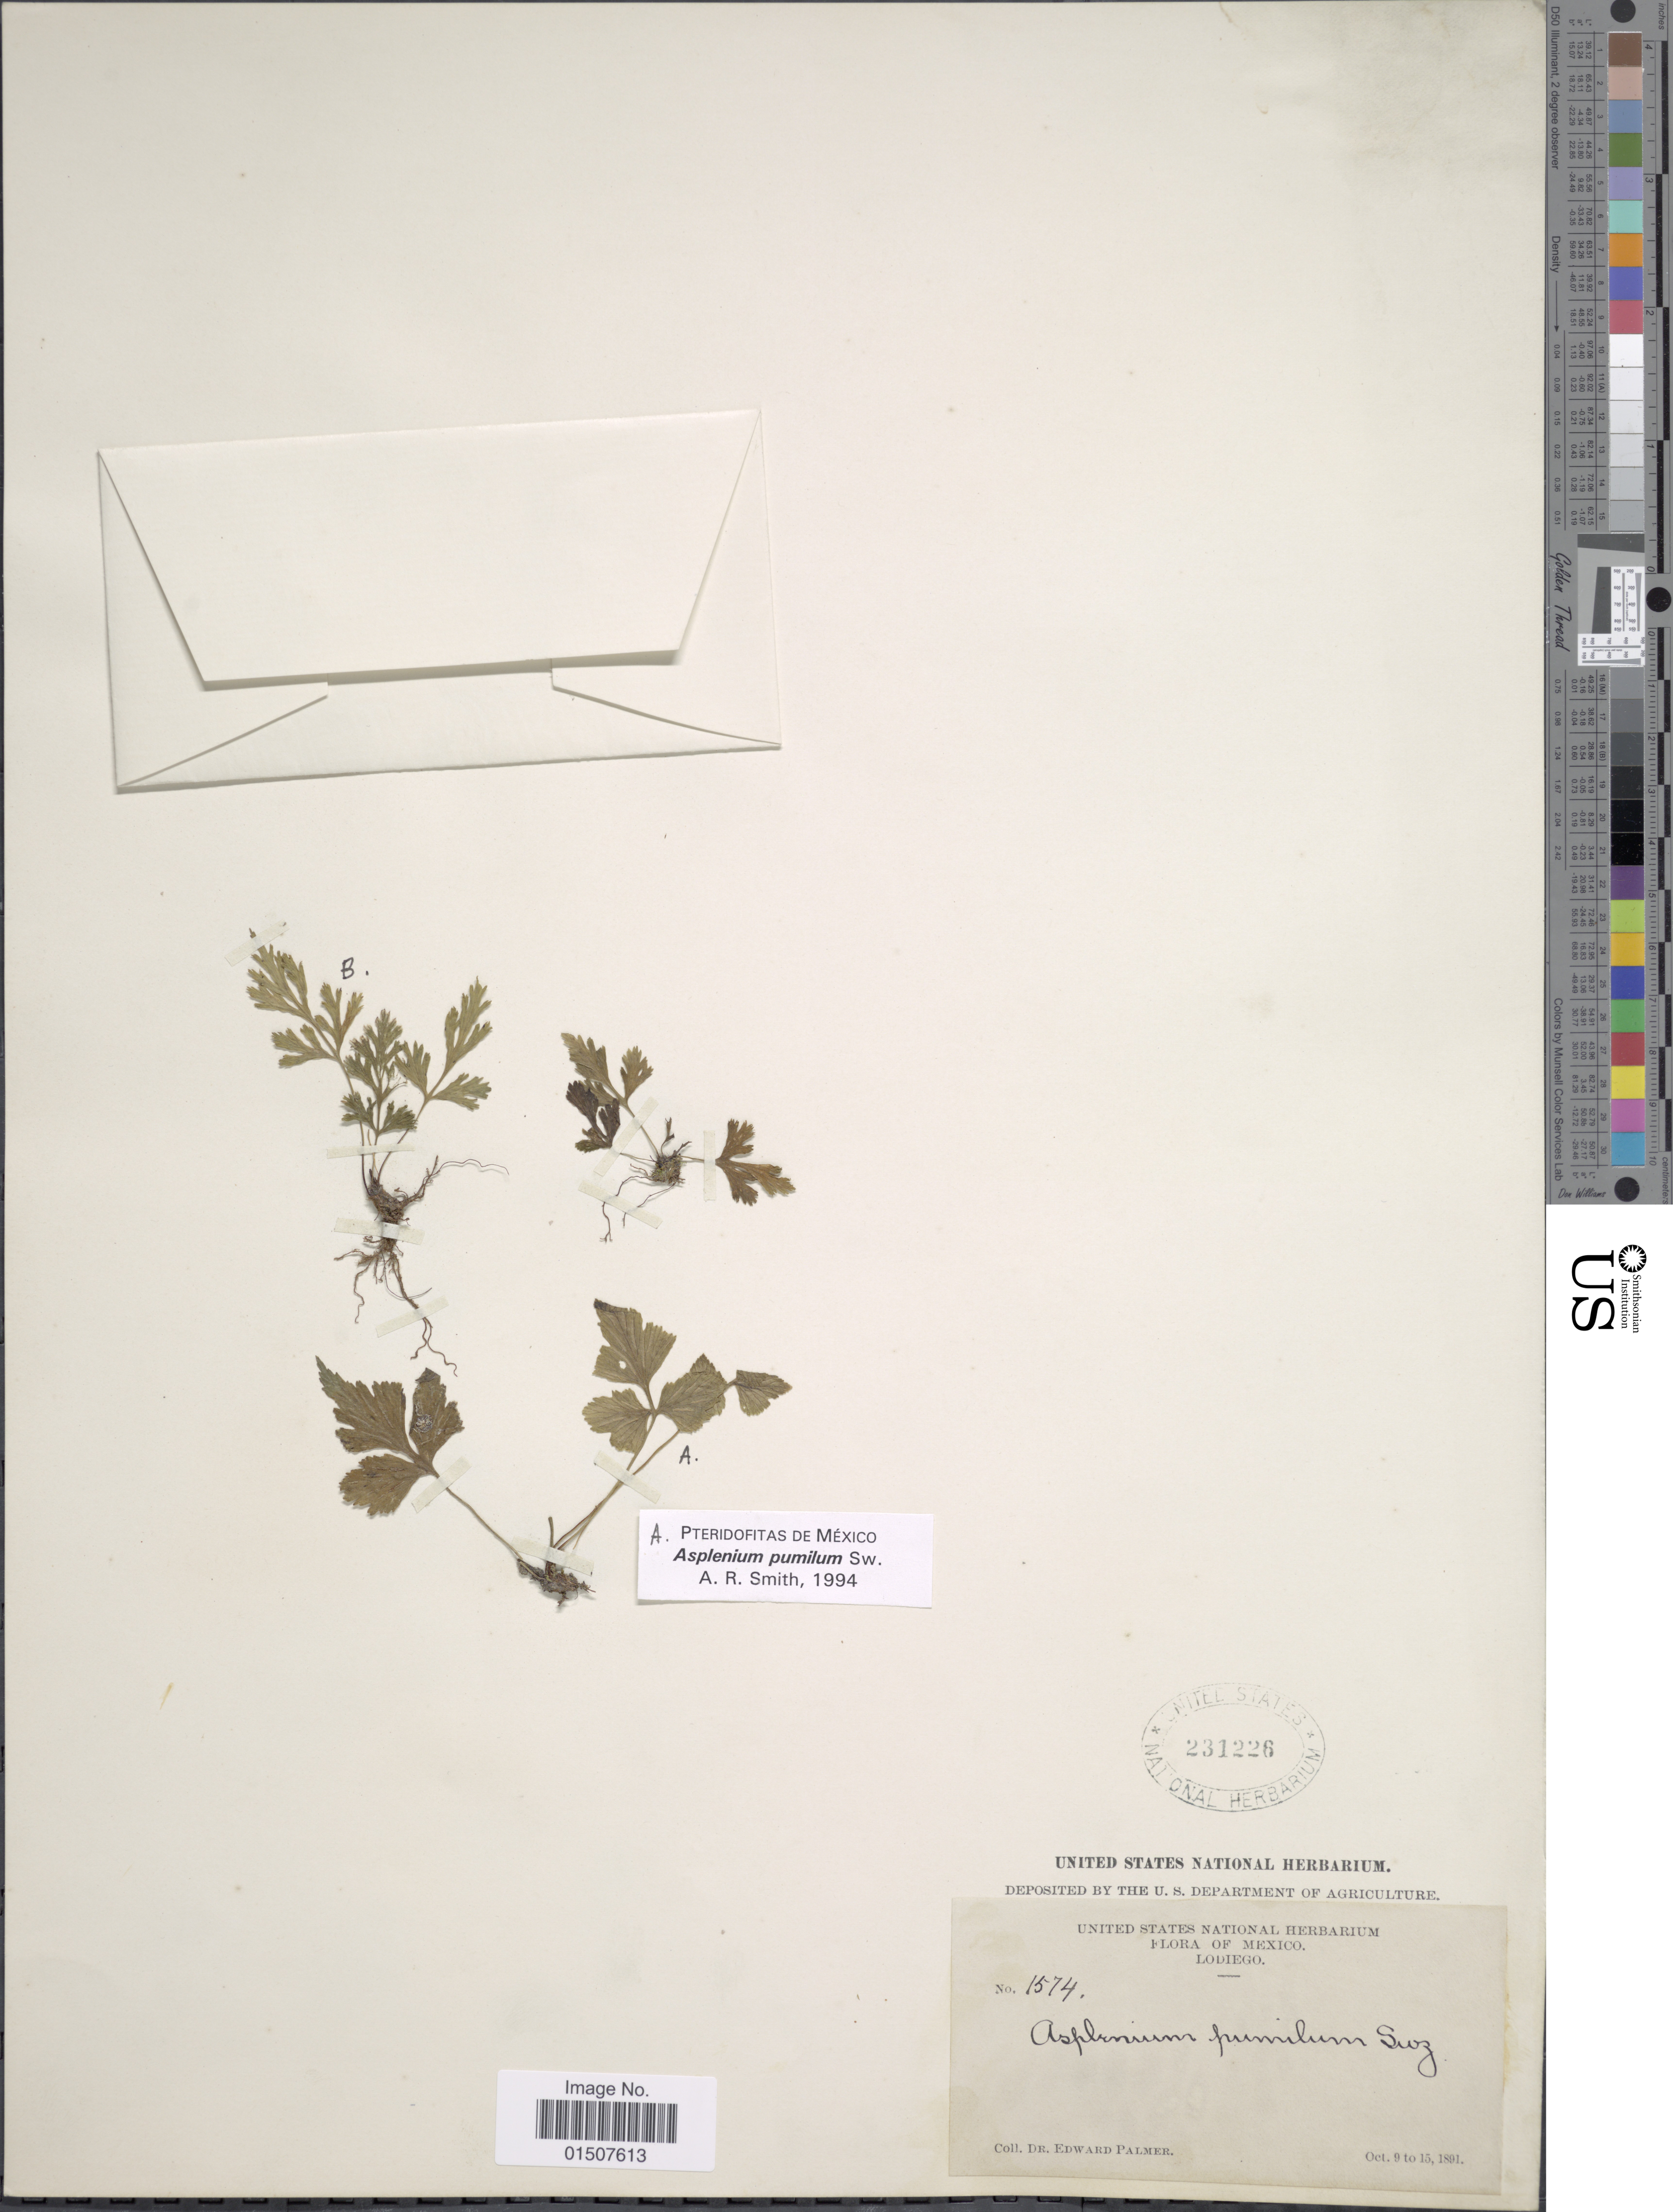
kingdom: Plantae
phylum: Tracheophyta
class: Polypodiopsida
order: Polypodiales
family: Aspleniaceae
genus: Asplenium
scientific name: Asplenium pumilum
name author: Sw.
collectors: E. Palmer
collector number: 1574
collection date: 1891-10-09/1891-10-15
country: Mexico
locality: Lodiego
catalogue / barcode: US 231226